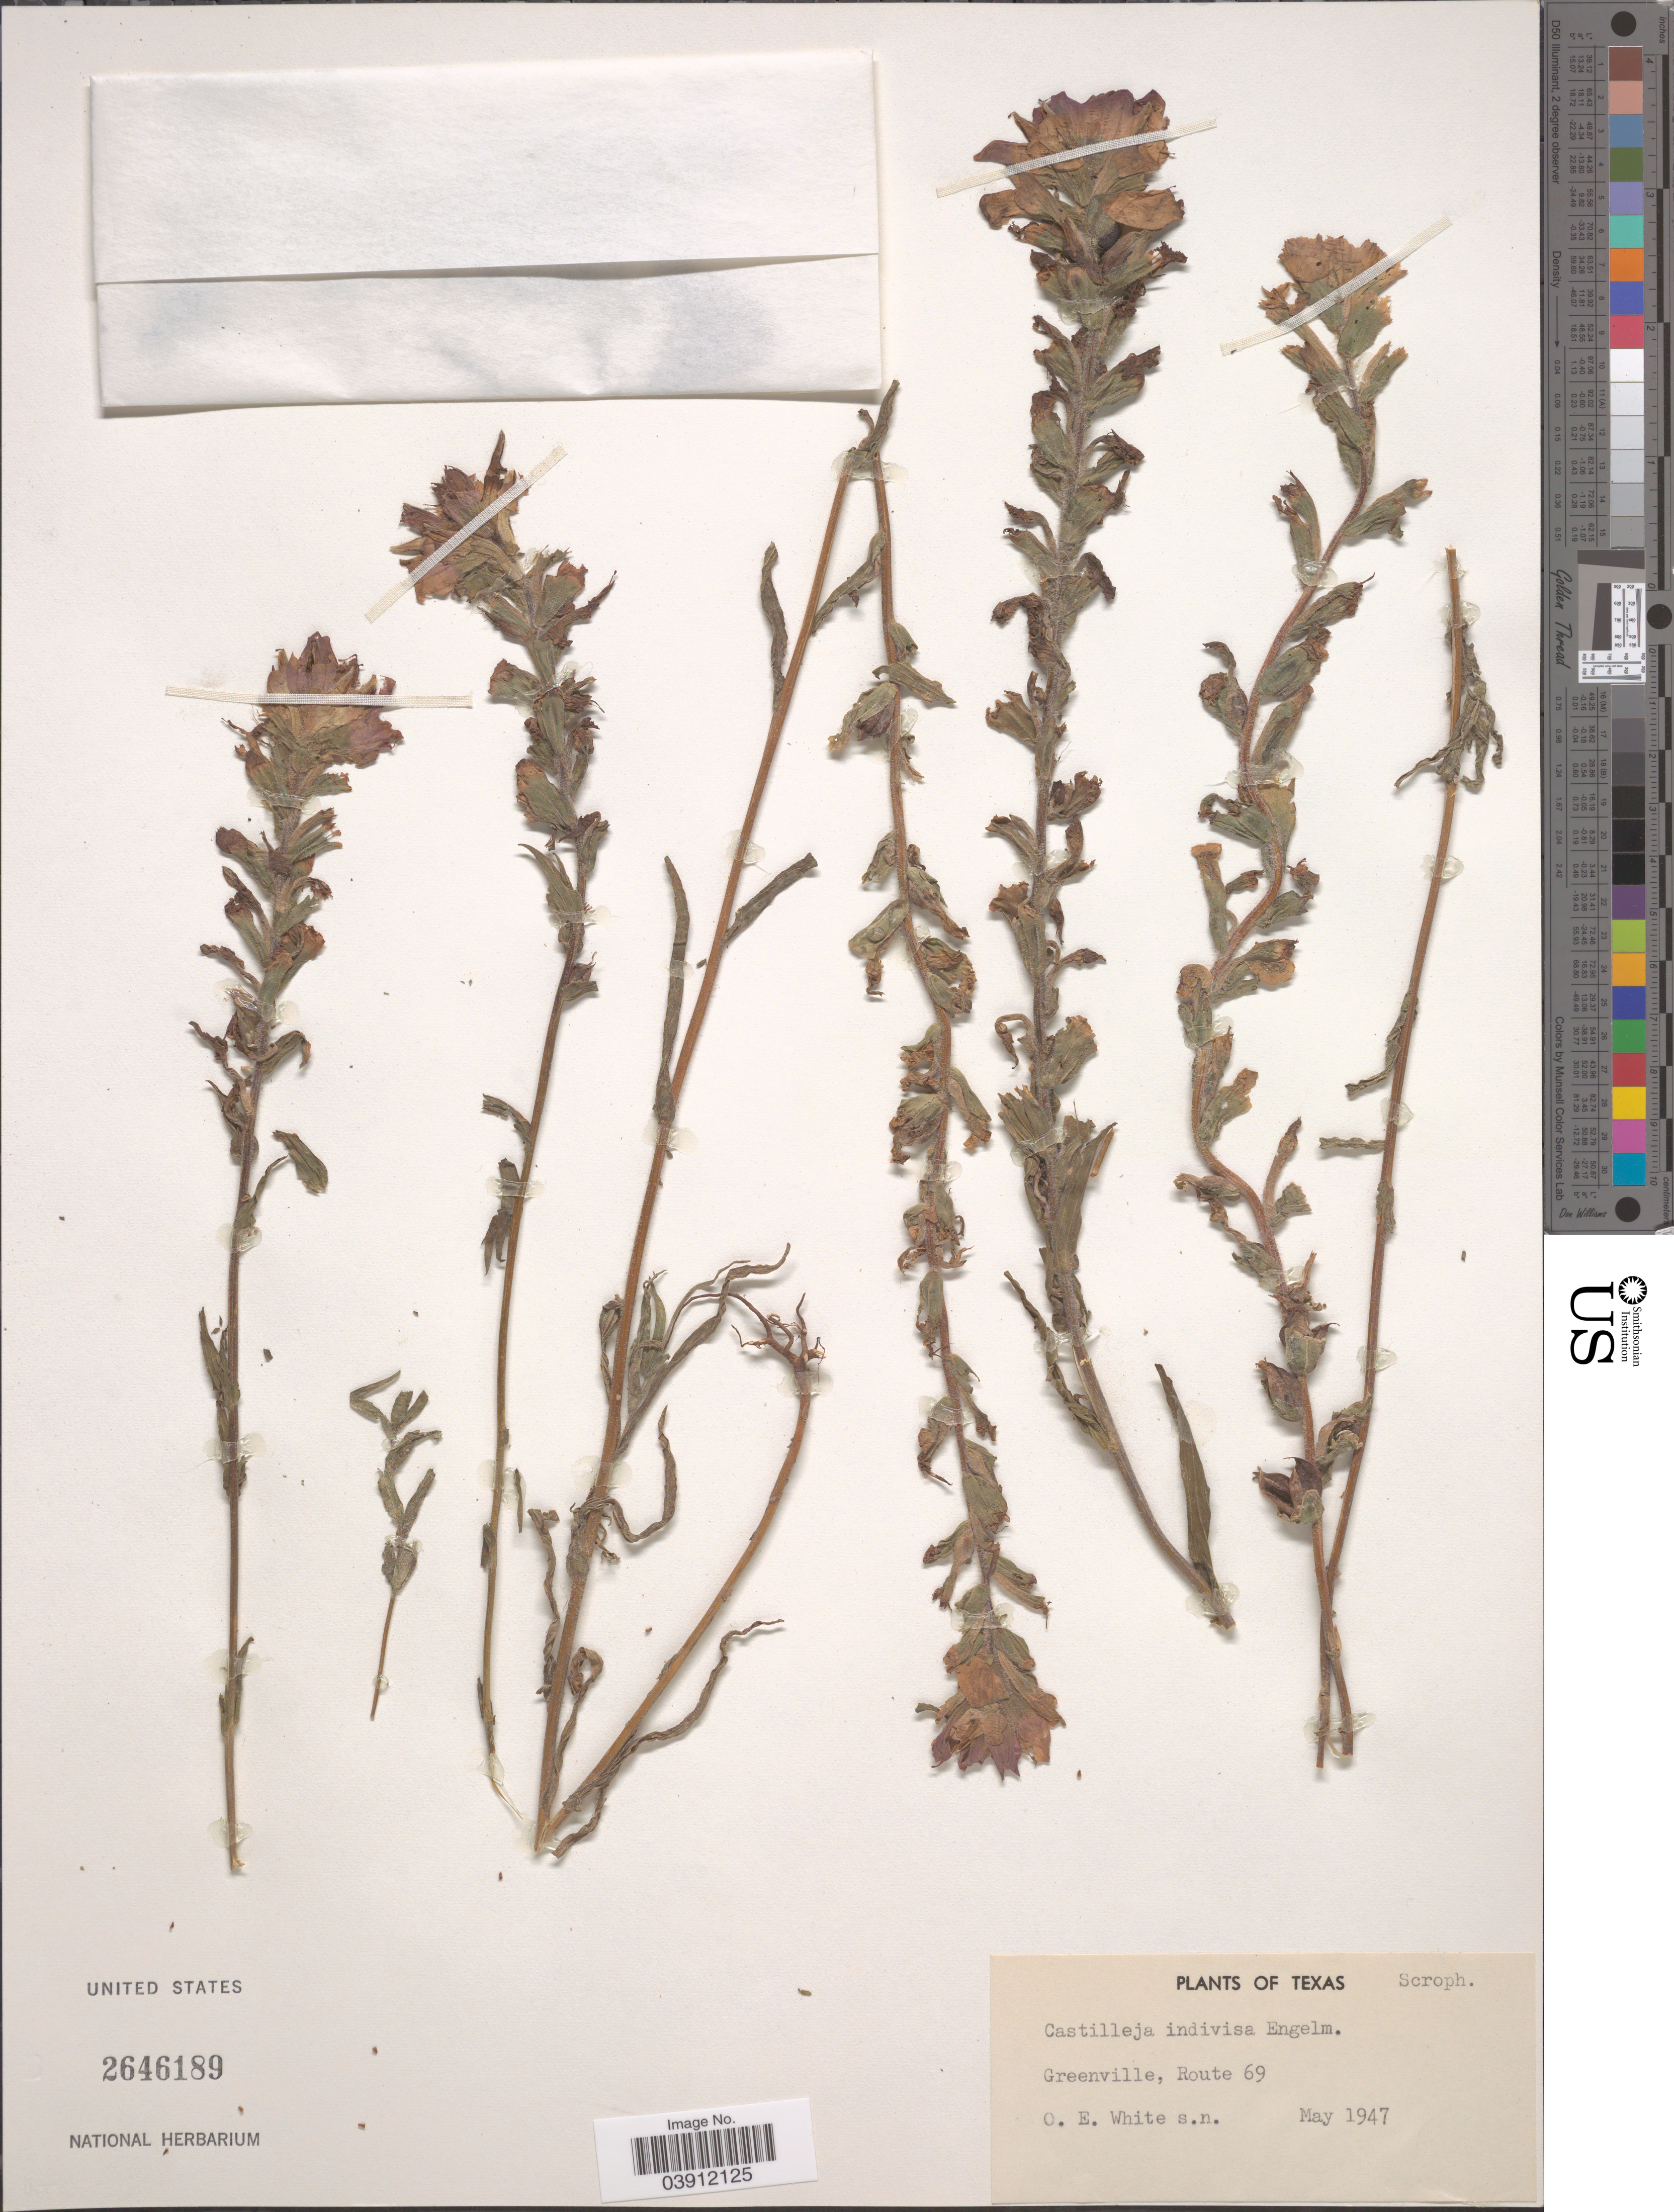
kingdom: Plantae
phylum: Tracheophyta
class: Magnoliopsida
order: Lamiales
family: Orobanchaceae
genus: Castilleja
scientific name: Castilleja indivisa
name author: Engelm. in Engelm. & A. Gray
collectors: O. E. White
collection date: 1947-05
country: United States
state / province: Texas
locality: Greenville, Route 69.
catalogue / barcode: US 2646189